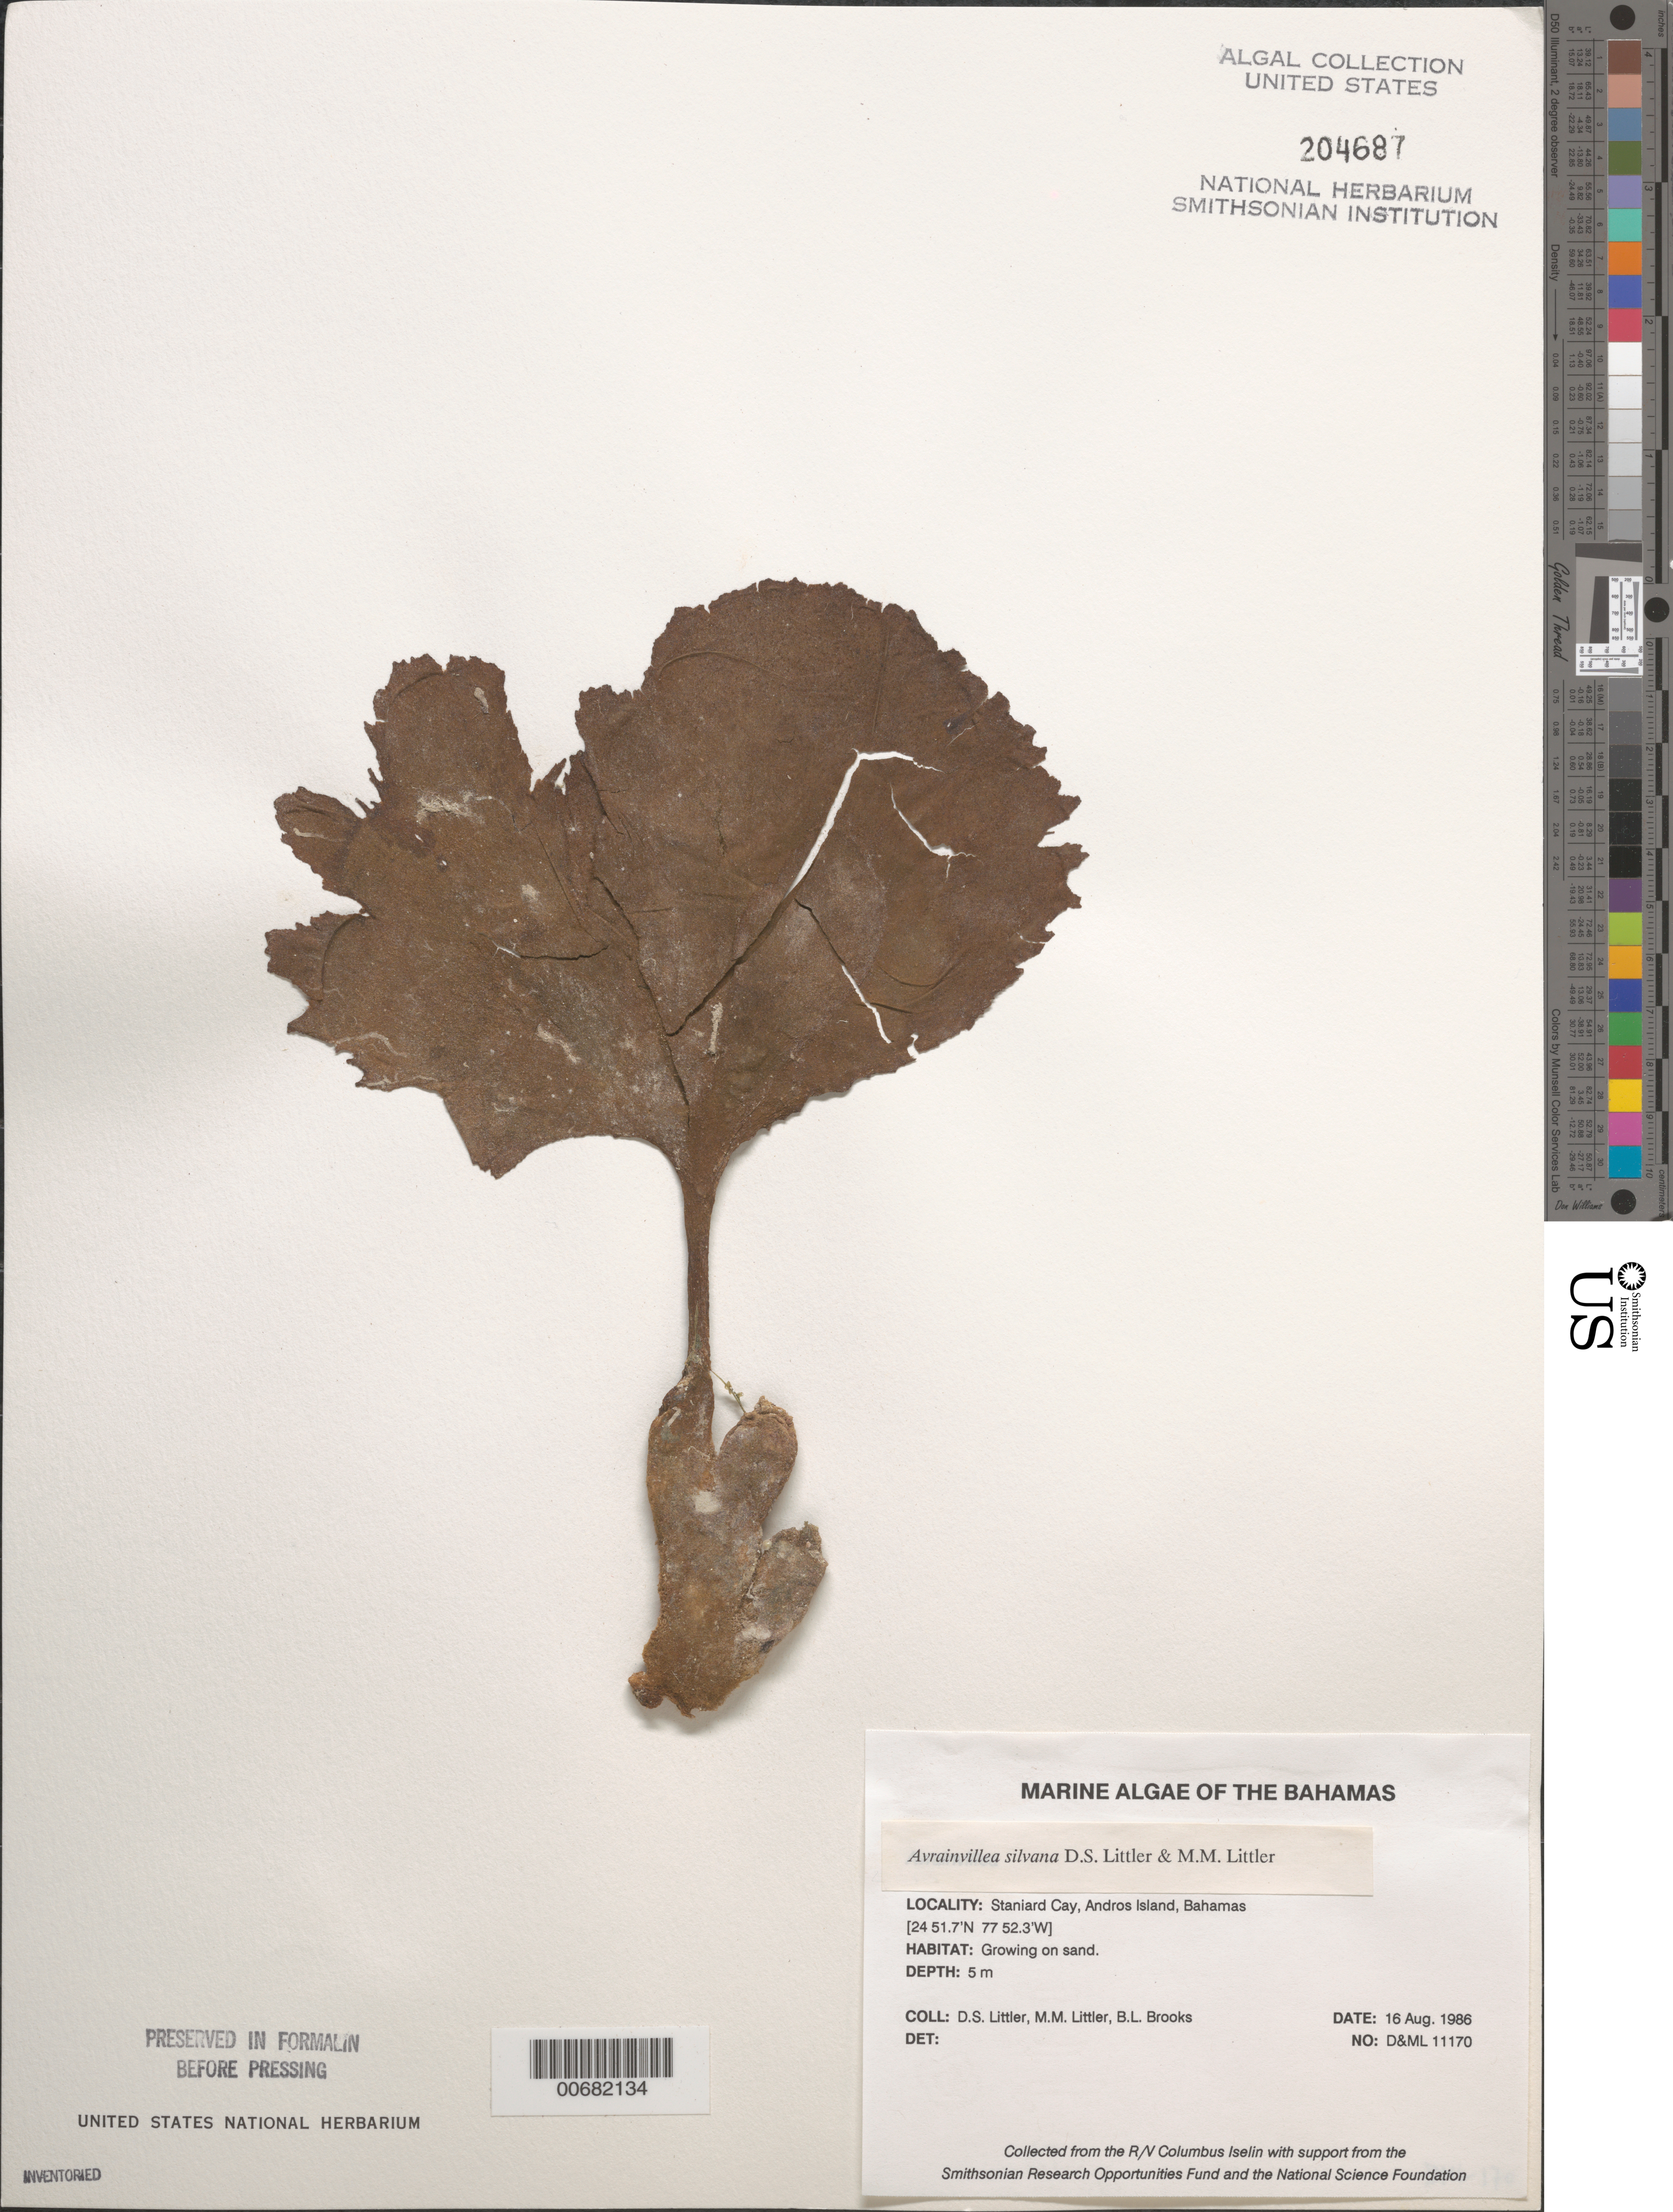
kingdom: Plantae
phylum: Chlorophyta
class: Ulvophyceae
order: Bryopsidales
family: Dichotomosiphonaceae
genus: Avrainvillea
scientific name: Avrainvillea silvana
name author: D.S. Littler & Littler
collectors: D. S. Littler, M. M. Littler & B. Brooks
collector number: D&ML 11170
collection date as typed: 16 Aug 1986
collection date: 1986-08-16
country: Bahamas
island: Staniard Cay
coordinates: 24 51.7' N, 77 52.3' W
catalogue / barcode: US 204687